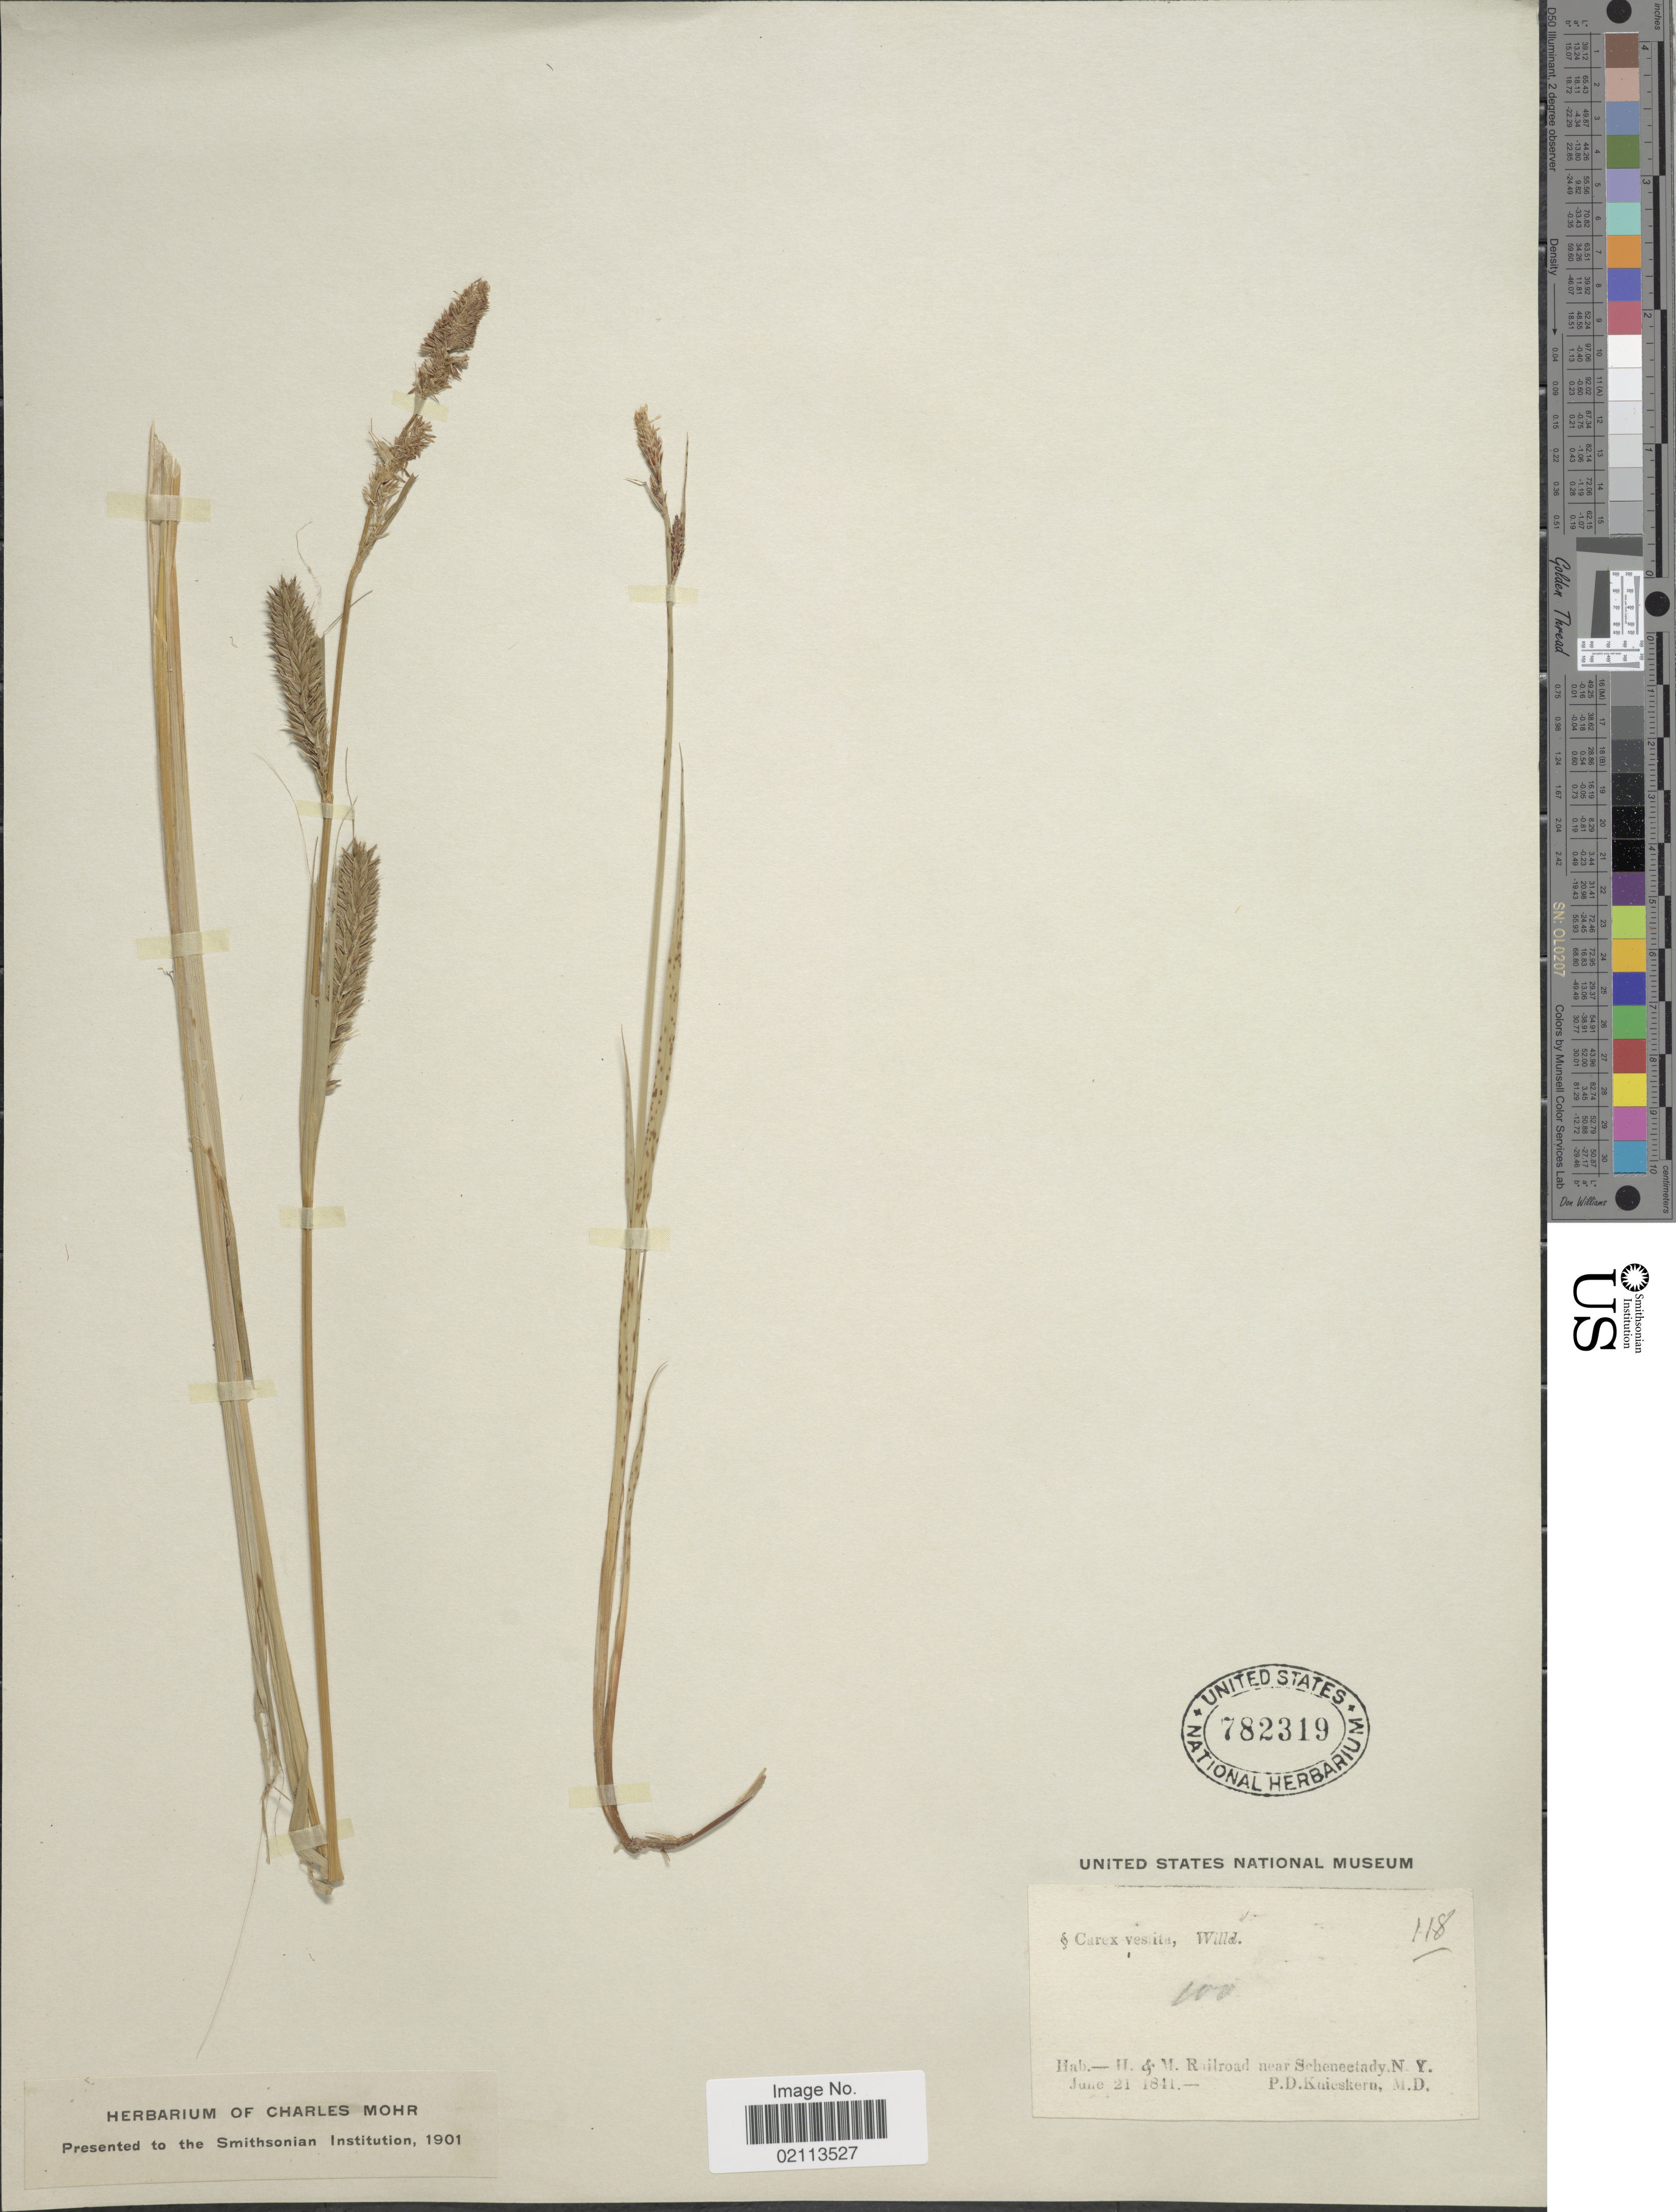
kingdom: Plantae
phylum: Tracheophyta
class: Liliopsida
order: Poales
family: Cyperaceae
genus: Carex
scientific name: Carex hyalinolepis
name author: Steud.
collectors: P. D. Knieskern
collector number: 100/118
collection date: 1841-06-21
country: United States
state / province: New York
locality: H & M. Railroad near Scheneetady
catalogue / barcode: US 782319